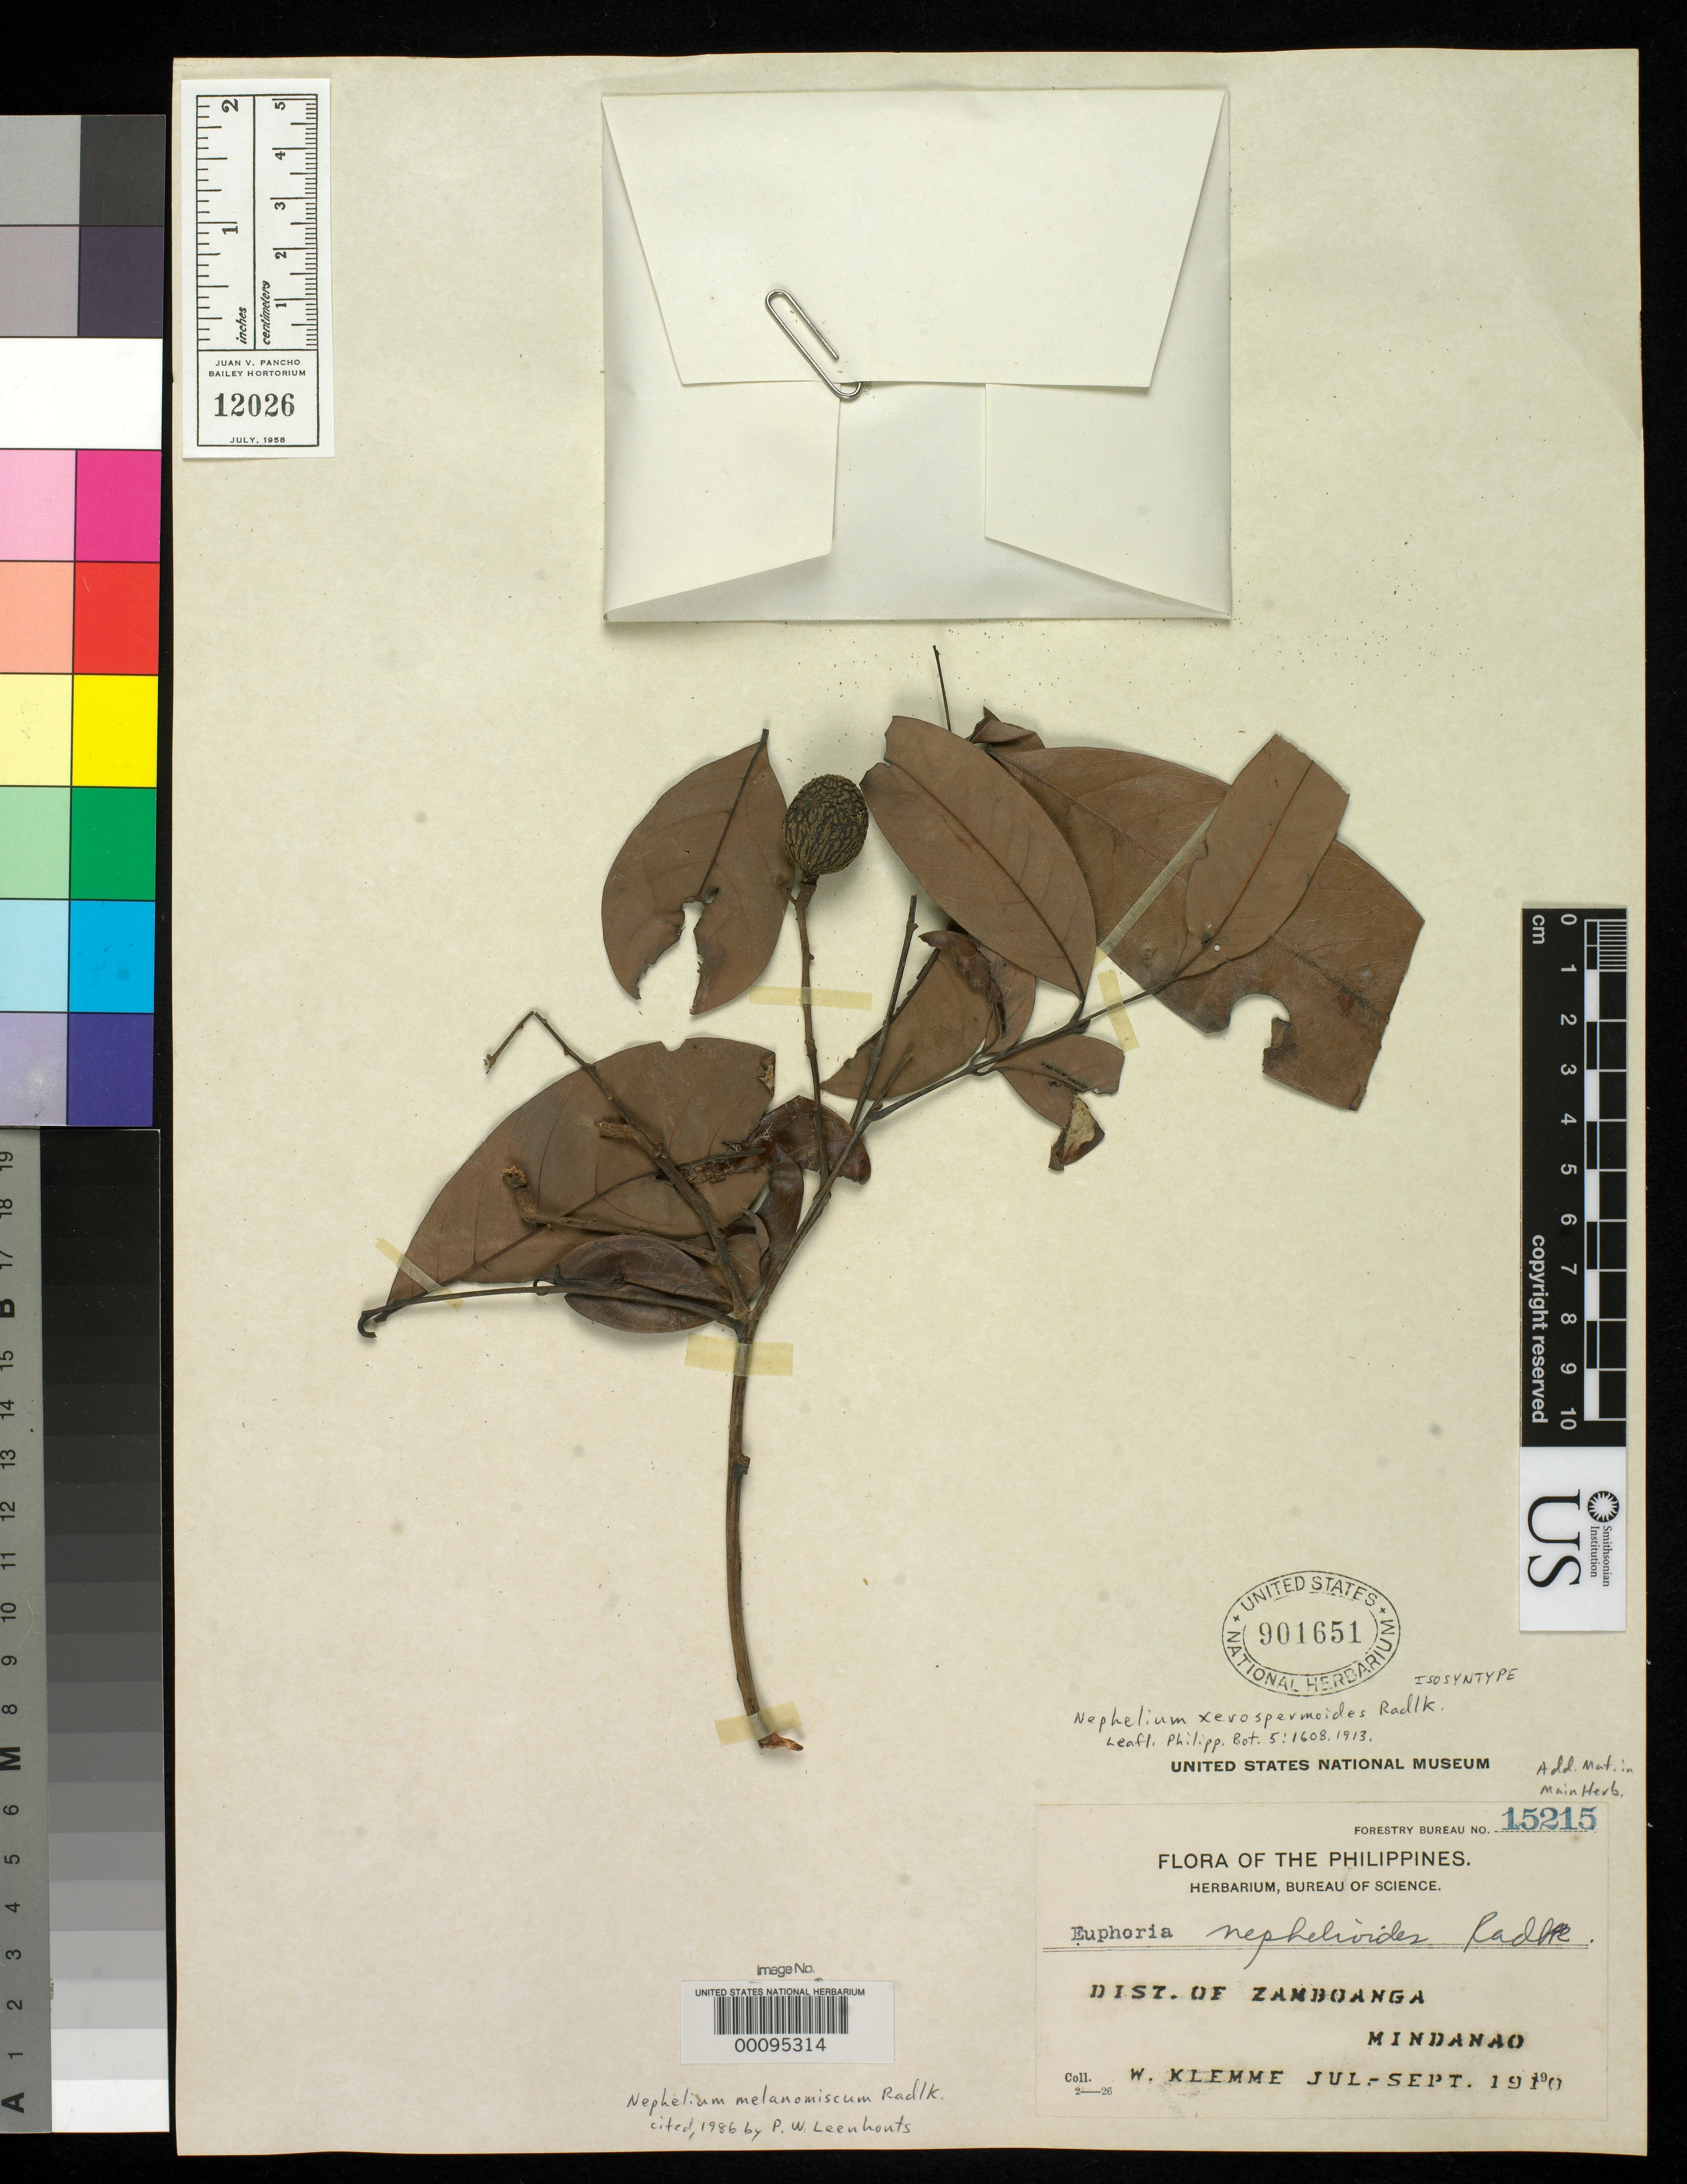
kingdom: Plantae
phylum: Tracheophyta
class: Magnoliopsida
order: Sapindales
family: Sapindaceae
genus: Nephelium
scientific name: Nephelium xerospermoides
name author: Radlk. in Elmer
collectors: W. Klemme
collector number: For. Bur. 15215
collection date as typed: Jul 1910 to -- Sep 1910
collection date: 1910-07/1910-09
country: Philippines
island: Mindanao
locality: Dist. Of Zamboanga, Mindanao.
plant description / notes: Cited 1986 by P.W. Leenhouts.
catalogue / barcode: US 901651